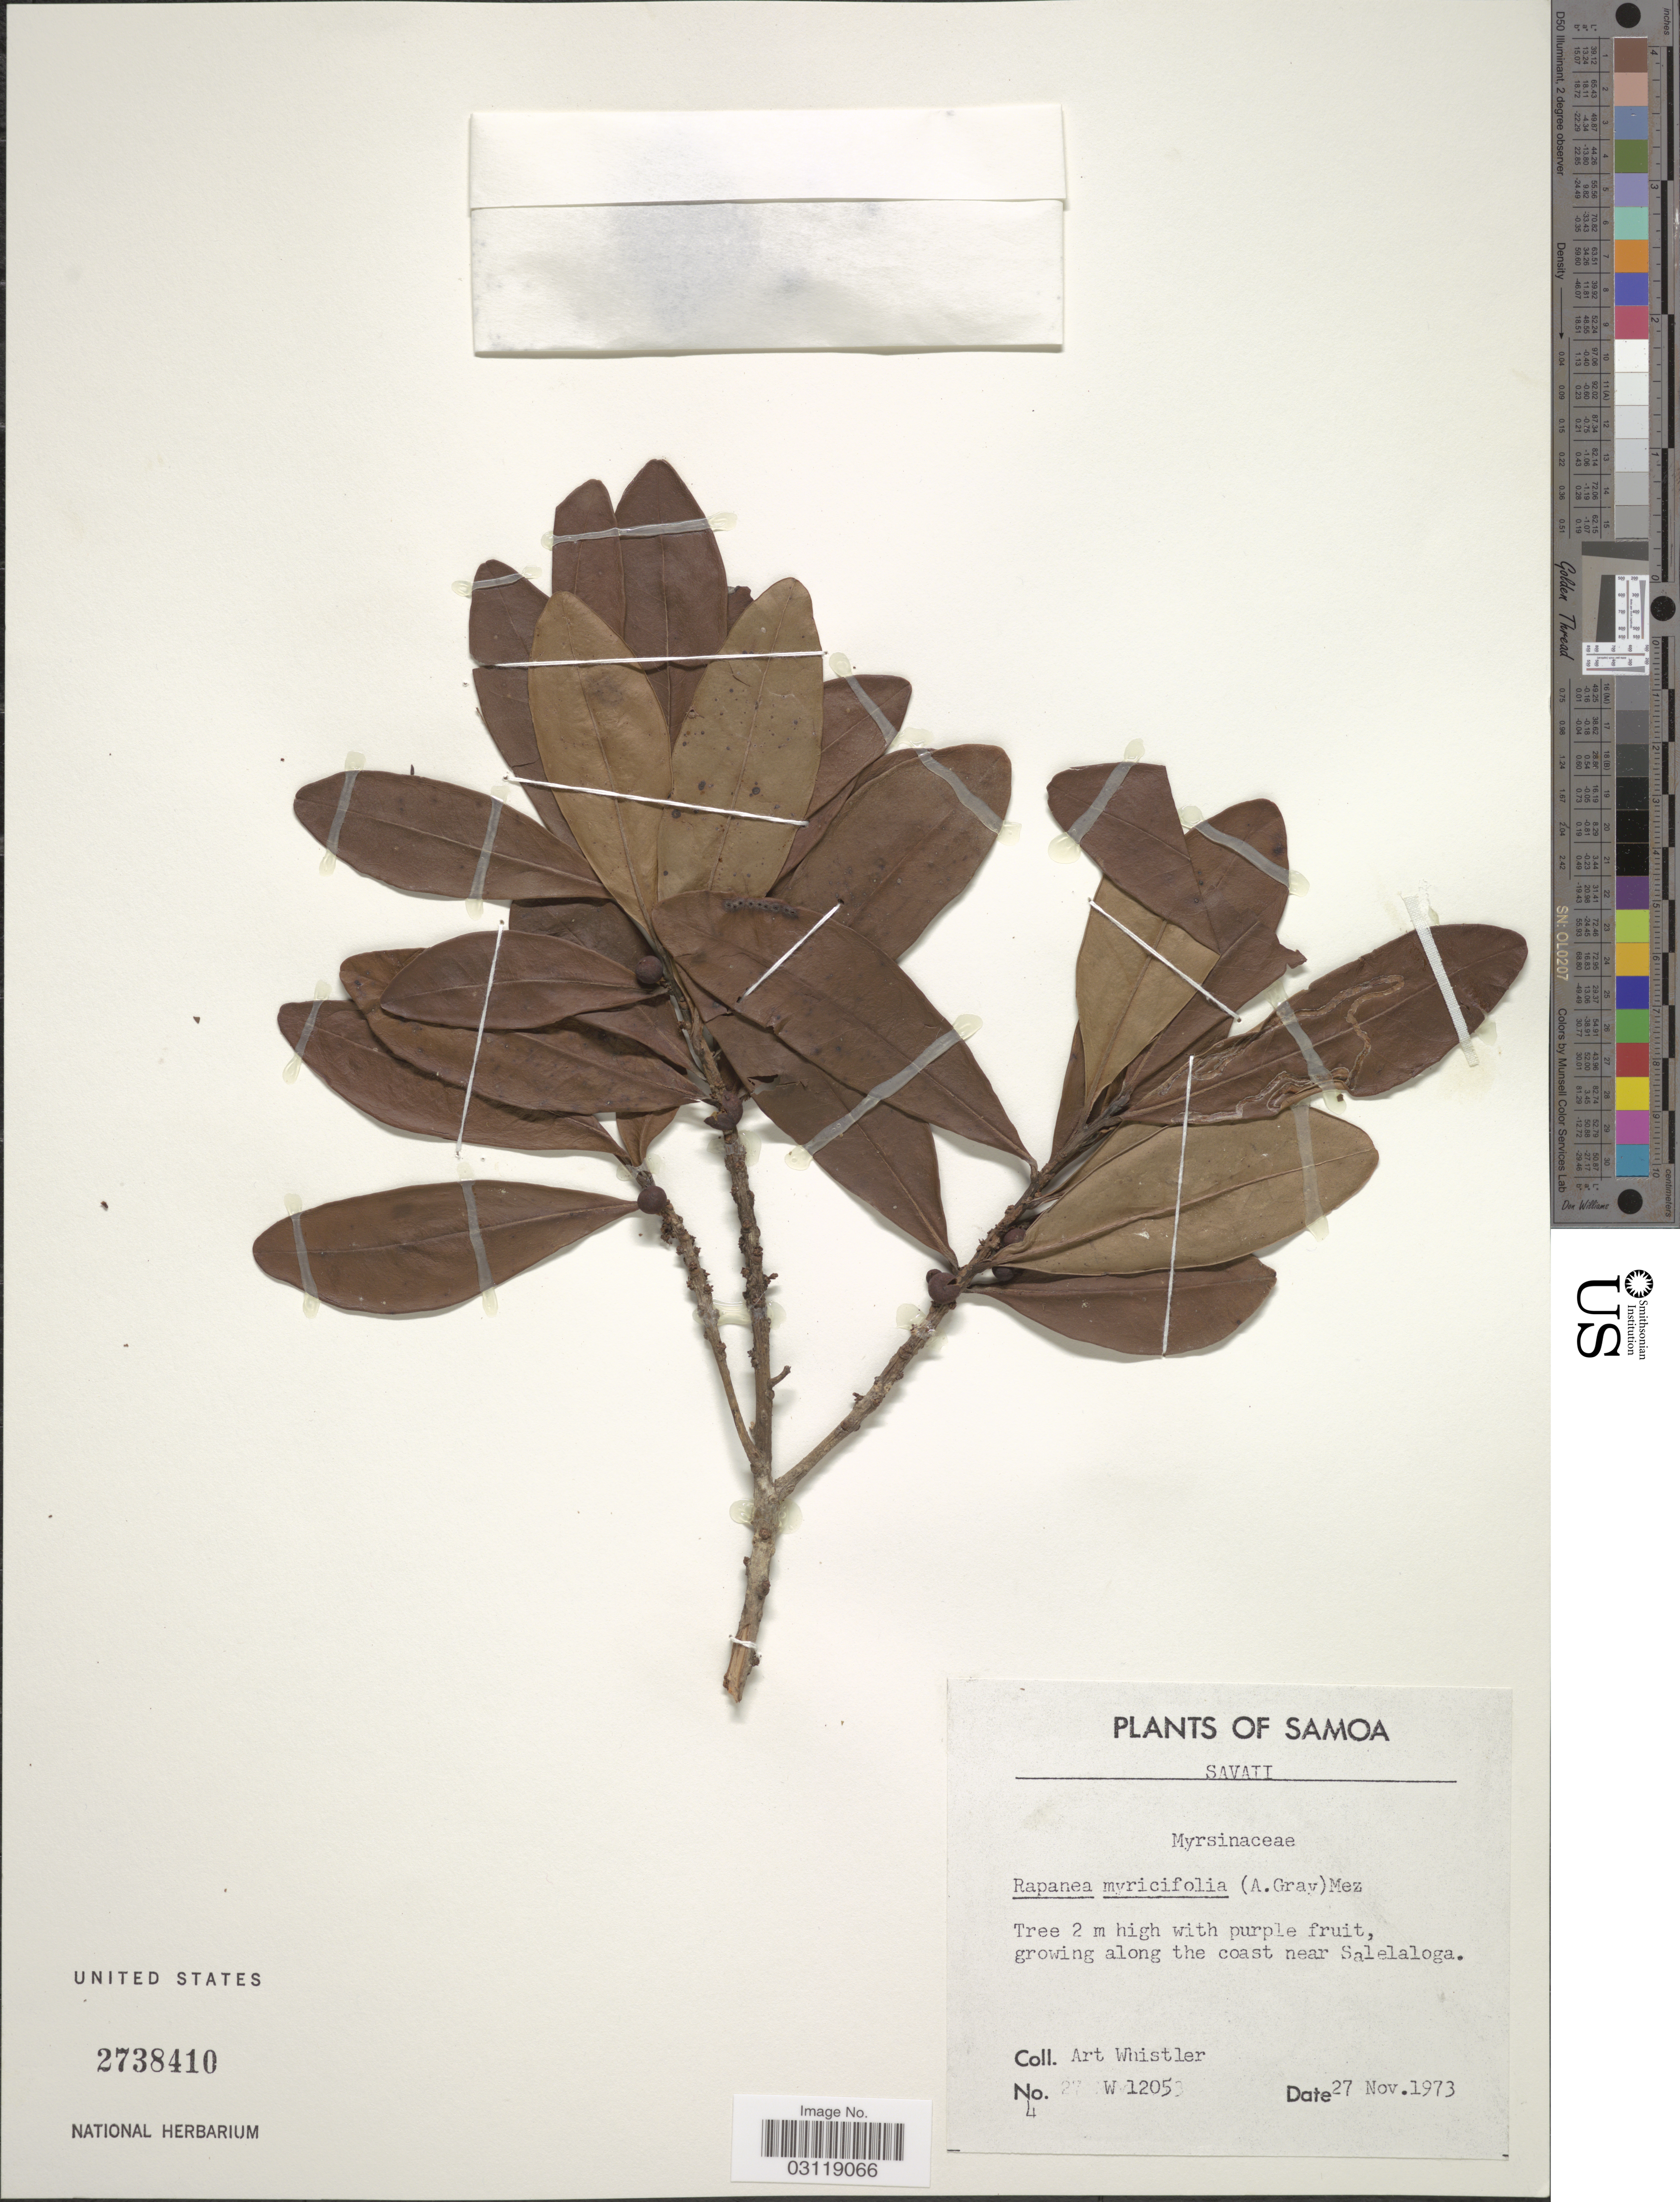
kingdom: Plantae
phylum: Tracheophyta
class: Magnoliopsida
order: Ericales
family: Primulaceae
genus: Rapanea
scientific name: Rapanea myricifolia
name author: (A. Gray) Mez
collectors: A. Whistler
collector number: W1205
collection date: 1973-11-27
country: Samoa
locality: Samoa. Savaii. Along the coast near Salelaloga.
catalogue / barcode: US 2738410